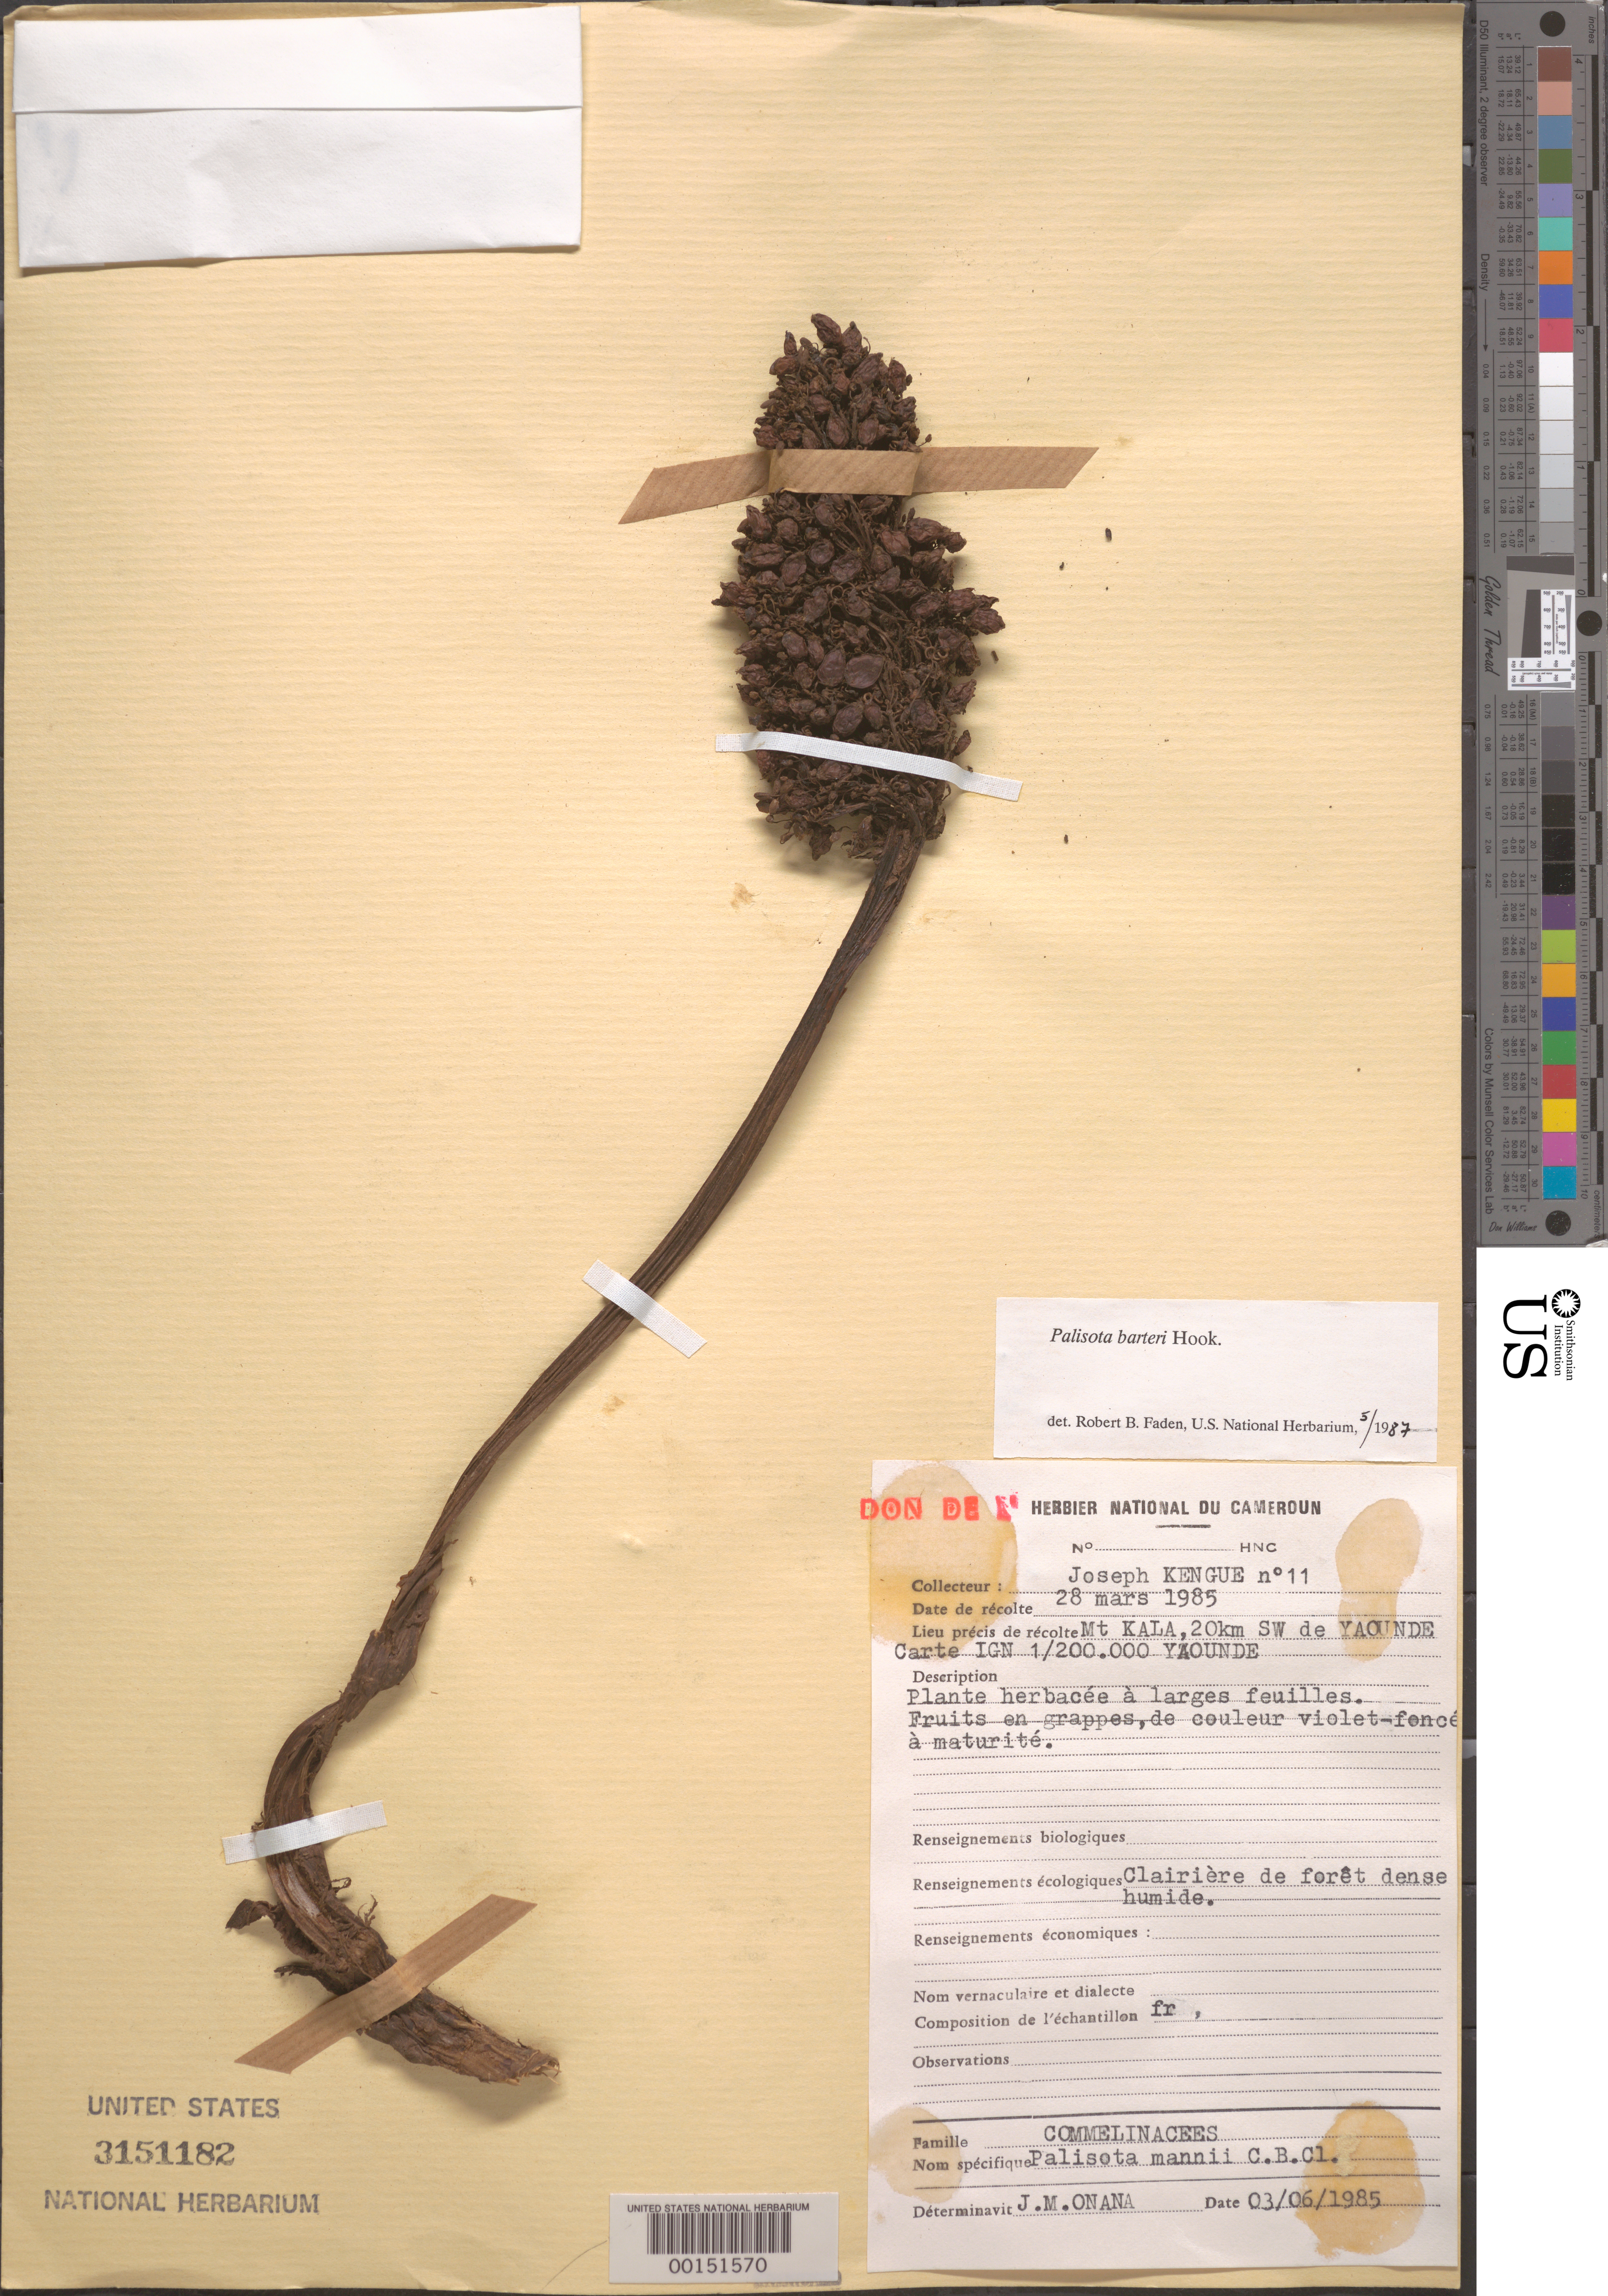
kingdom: Plantae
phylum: Tracheophyta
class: Liliopsida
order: Commelinales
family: Commelinaceae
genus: Palisota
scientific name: Palisota barteri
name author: Hook.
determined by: Faden, Robert B., (US), Smithsonian Institution - National Museum of Natural History (UNITED STATES)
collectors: J. Kengue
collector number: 11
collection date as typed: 28 Mar 1985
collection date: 1985-03-28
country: Cameroon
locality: Mt. kala, 20 km sw of yaounde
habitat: Clearing in dense humid forest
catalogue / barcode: US 3151182